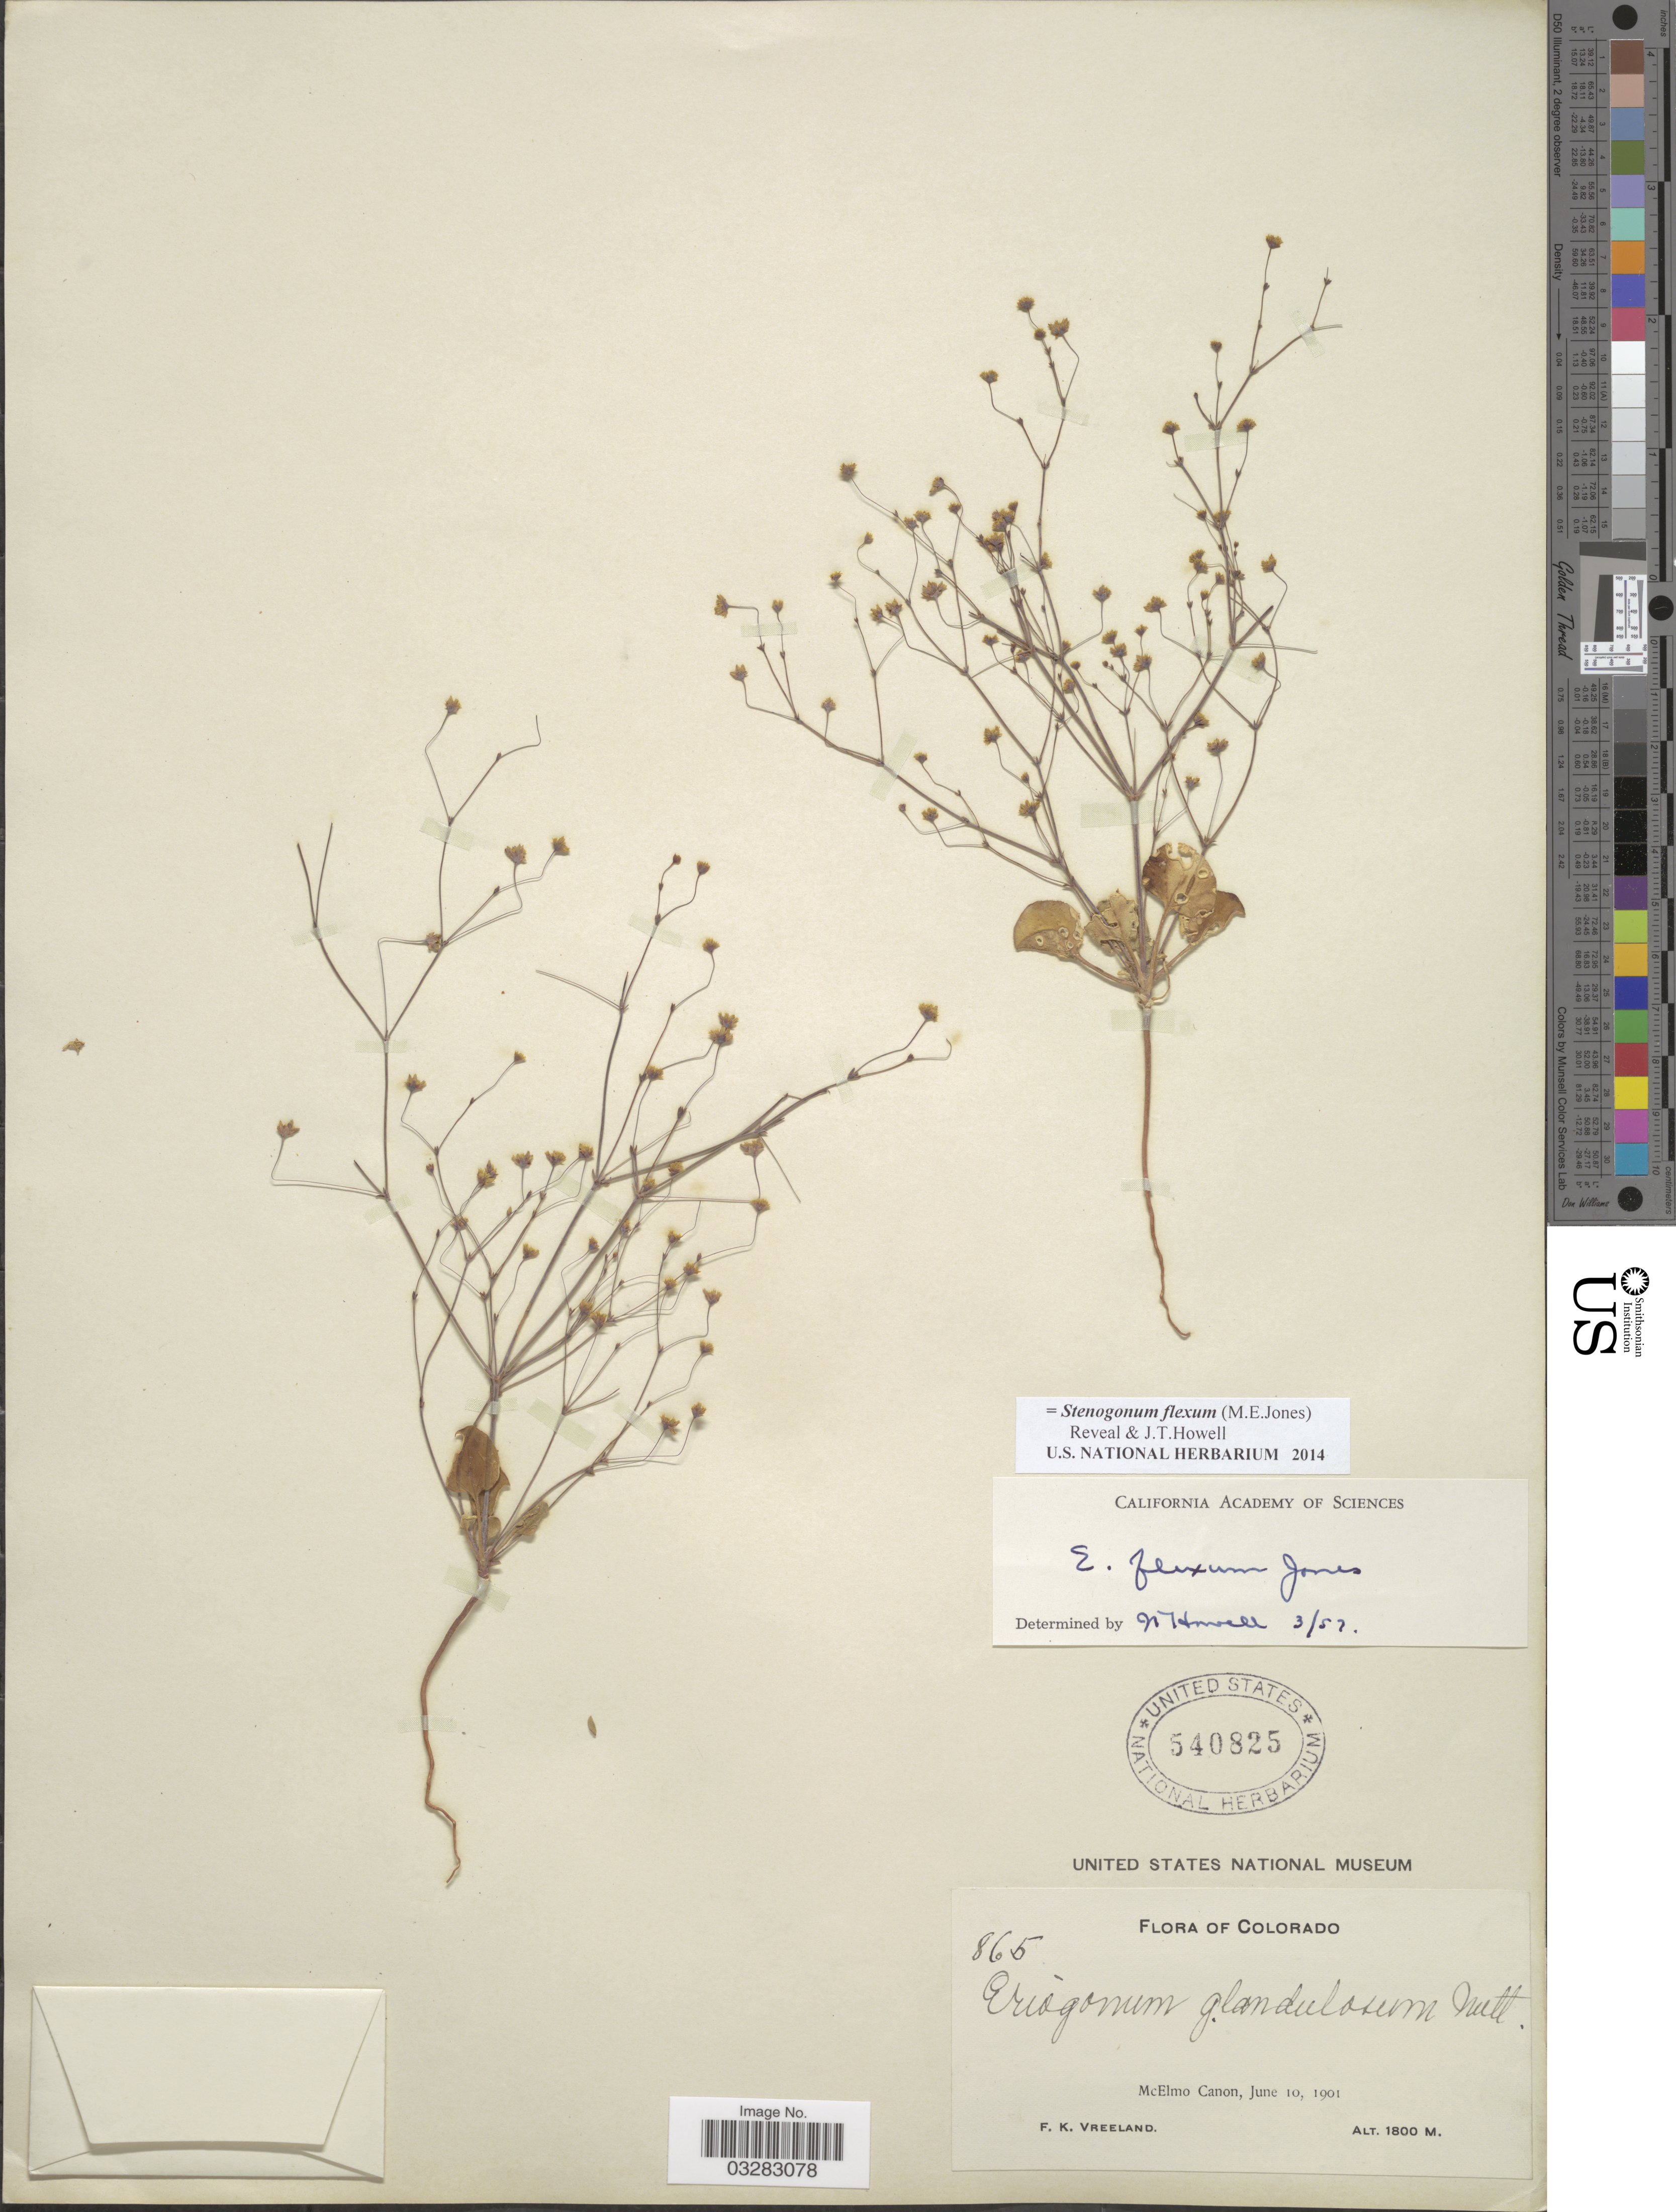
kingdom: Plantae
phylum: Tracheophyta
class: Magnoliopsida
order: Caryophyllales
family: Polygonaceae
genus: Stenogonum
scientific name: Stenogonum flexum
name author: (M.E. Jones) Reveal & J.T. Howell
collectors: F. Vreeland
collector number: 865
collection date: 1901-06-10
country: United States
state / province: Colorado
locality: McElmo Canon.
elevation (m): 1800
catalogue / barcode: US 540825